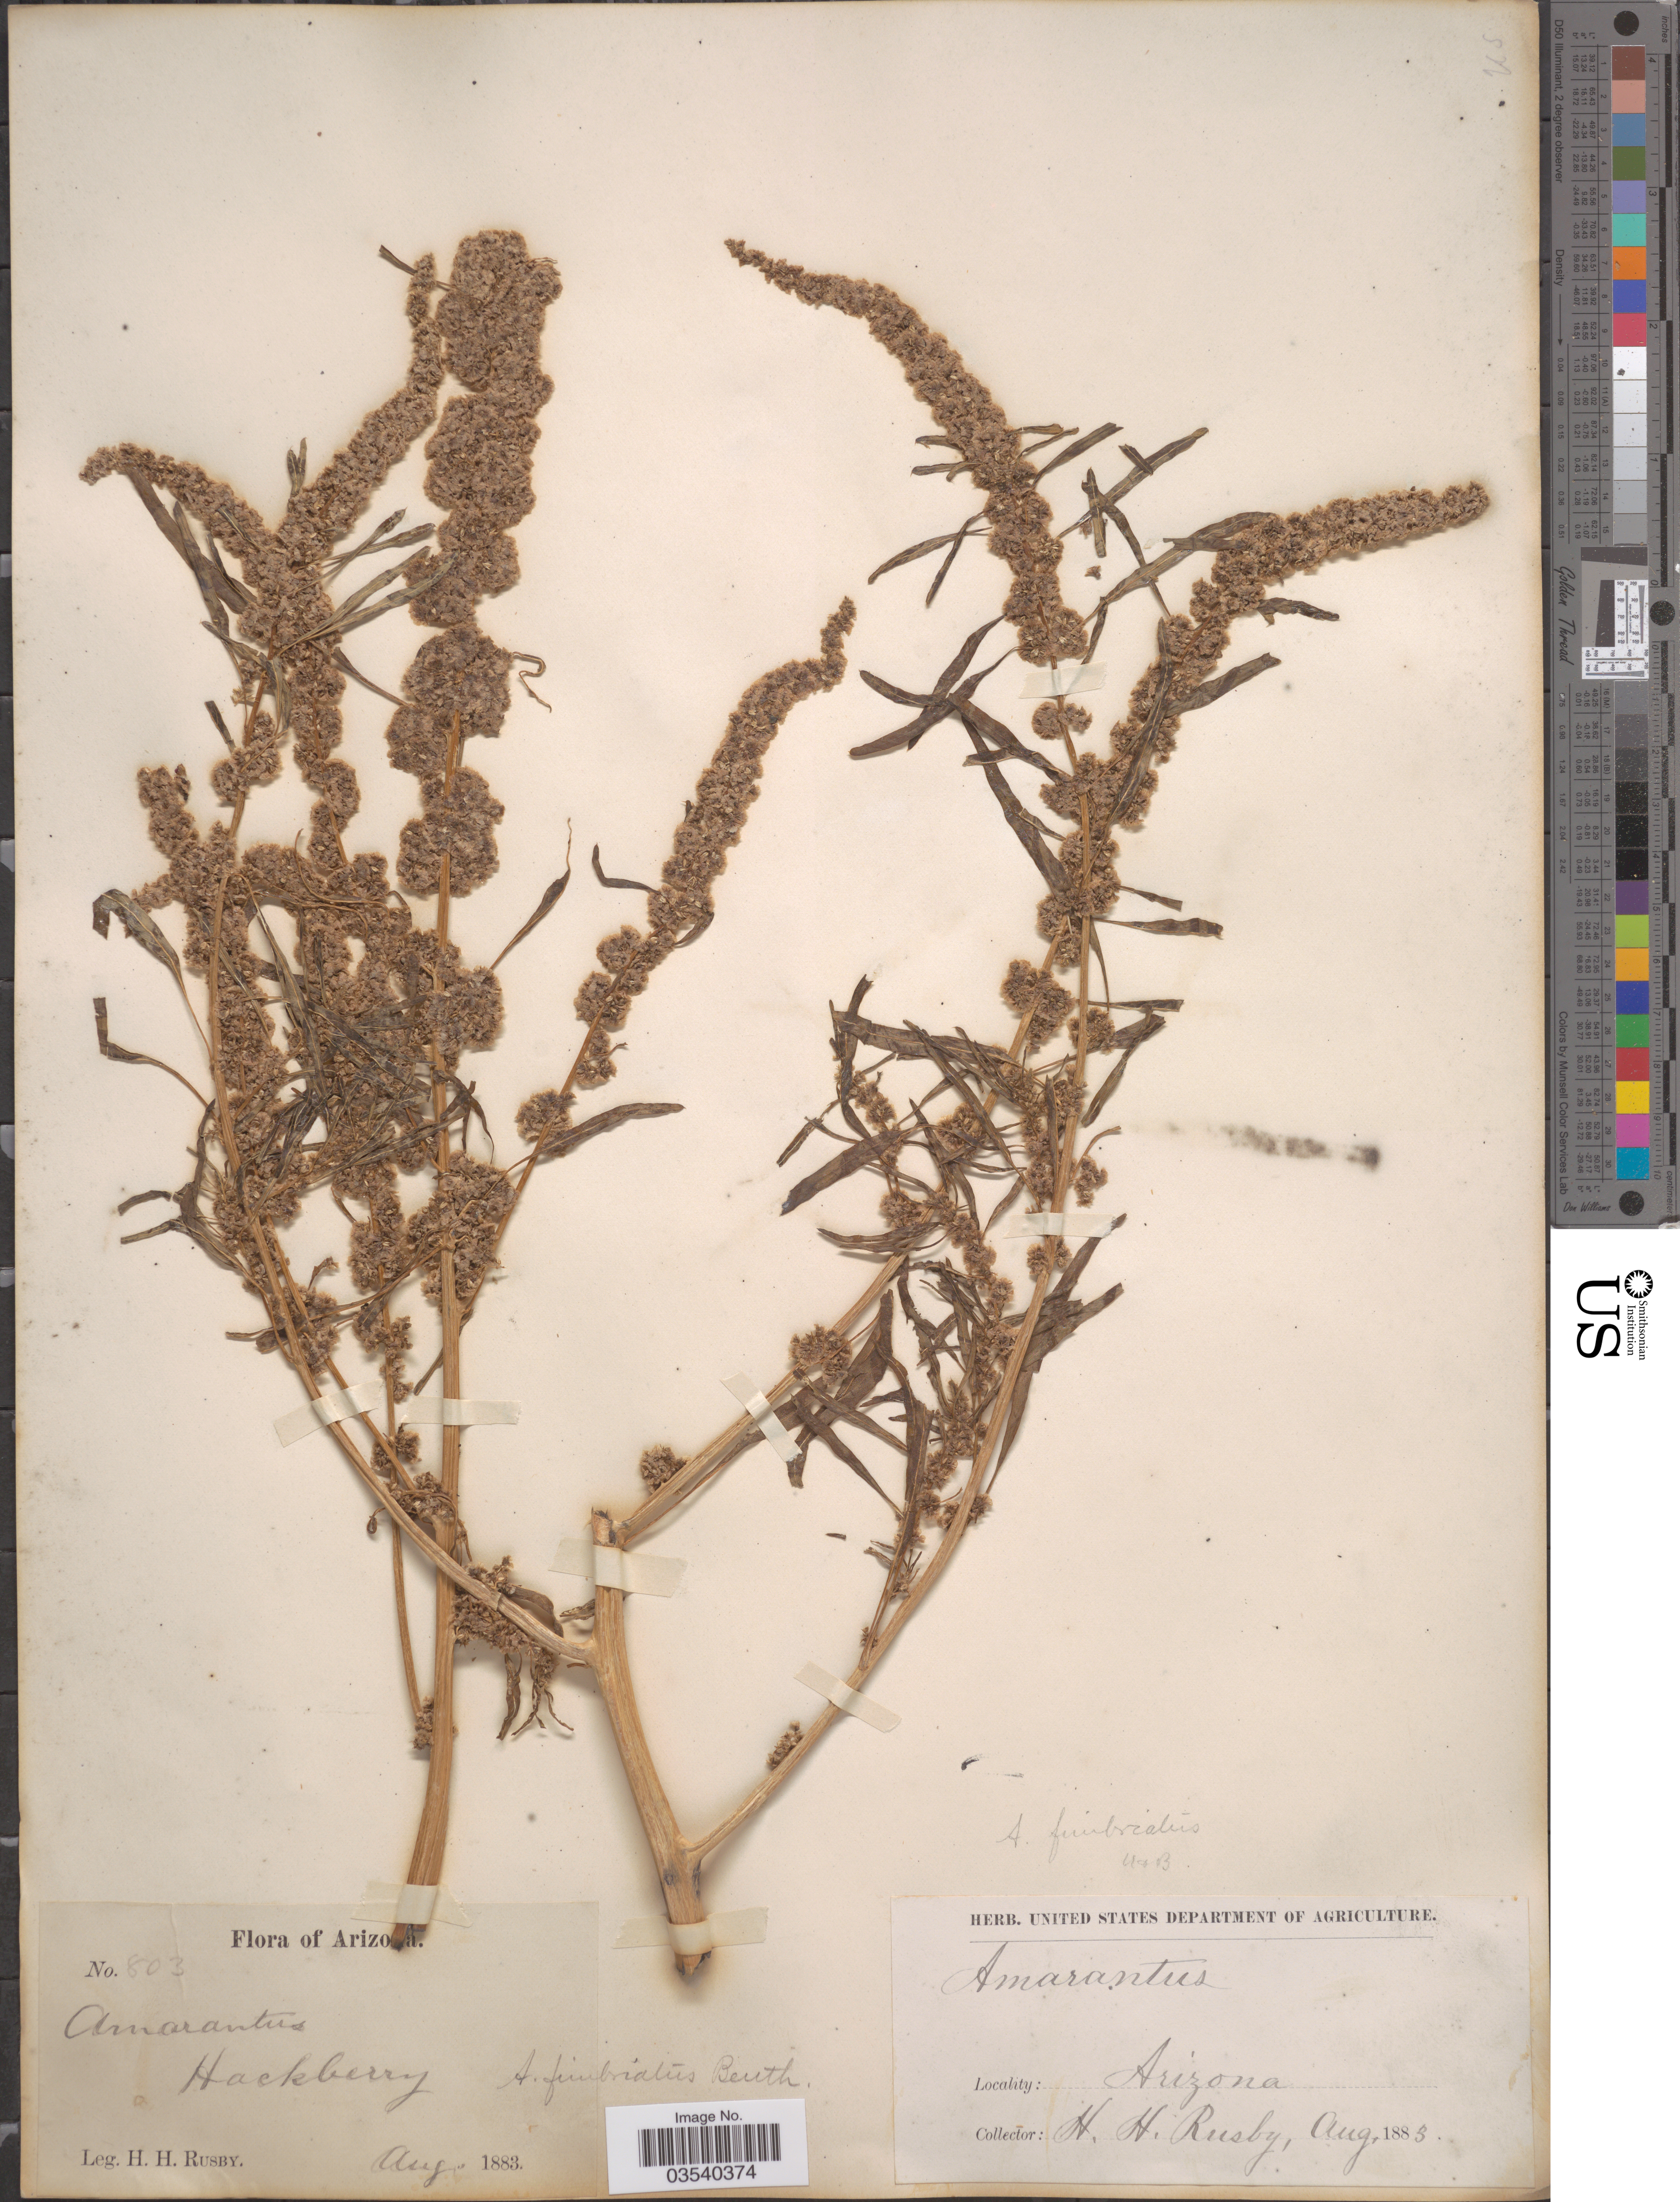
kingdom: Plantae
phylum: Tracheophyta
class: Magnoliopsida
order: Caryophyllales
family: Amaranthaceae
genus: Amaranthus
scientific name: Amaranthus fimbriatus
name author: (Torr.) Benth. ex S. Watson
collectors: H. H. Rusby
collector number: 803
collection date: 1883-08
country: United States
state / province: Arizona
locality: Hackberry.